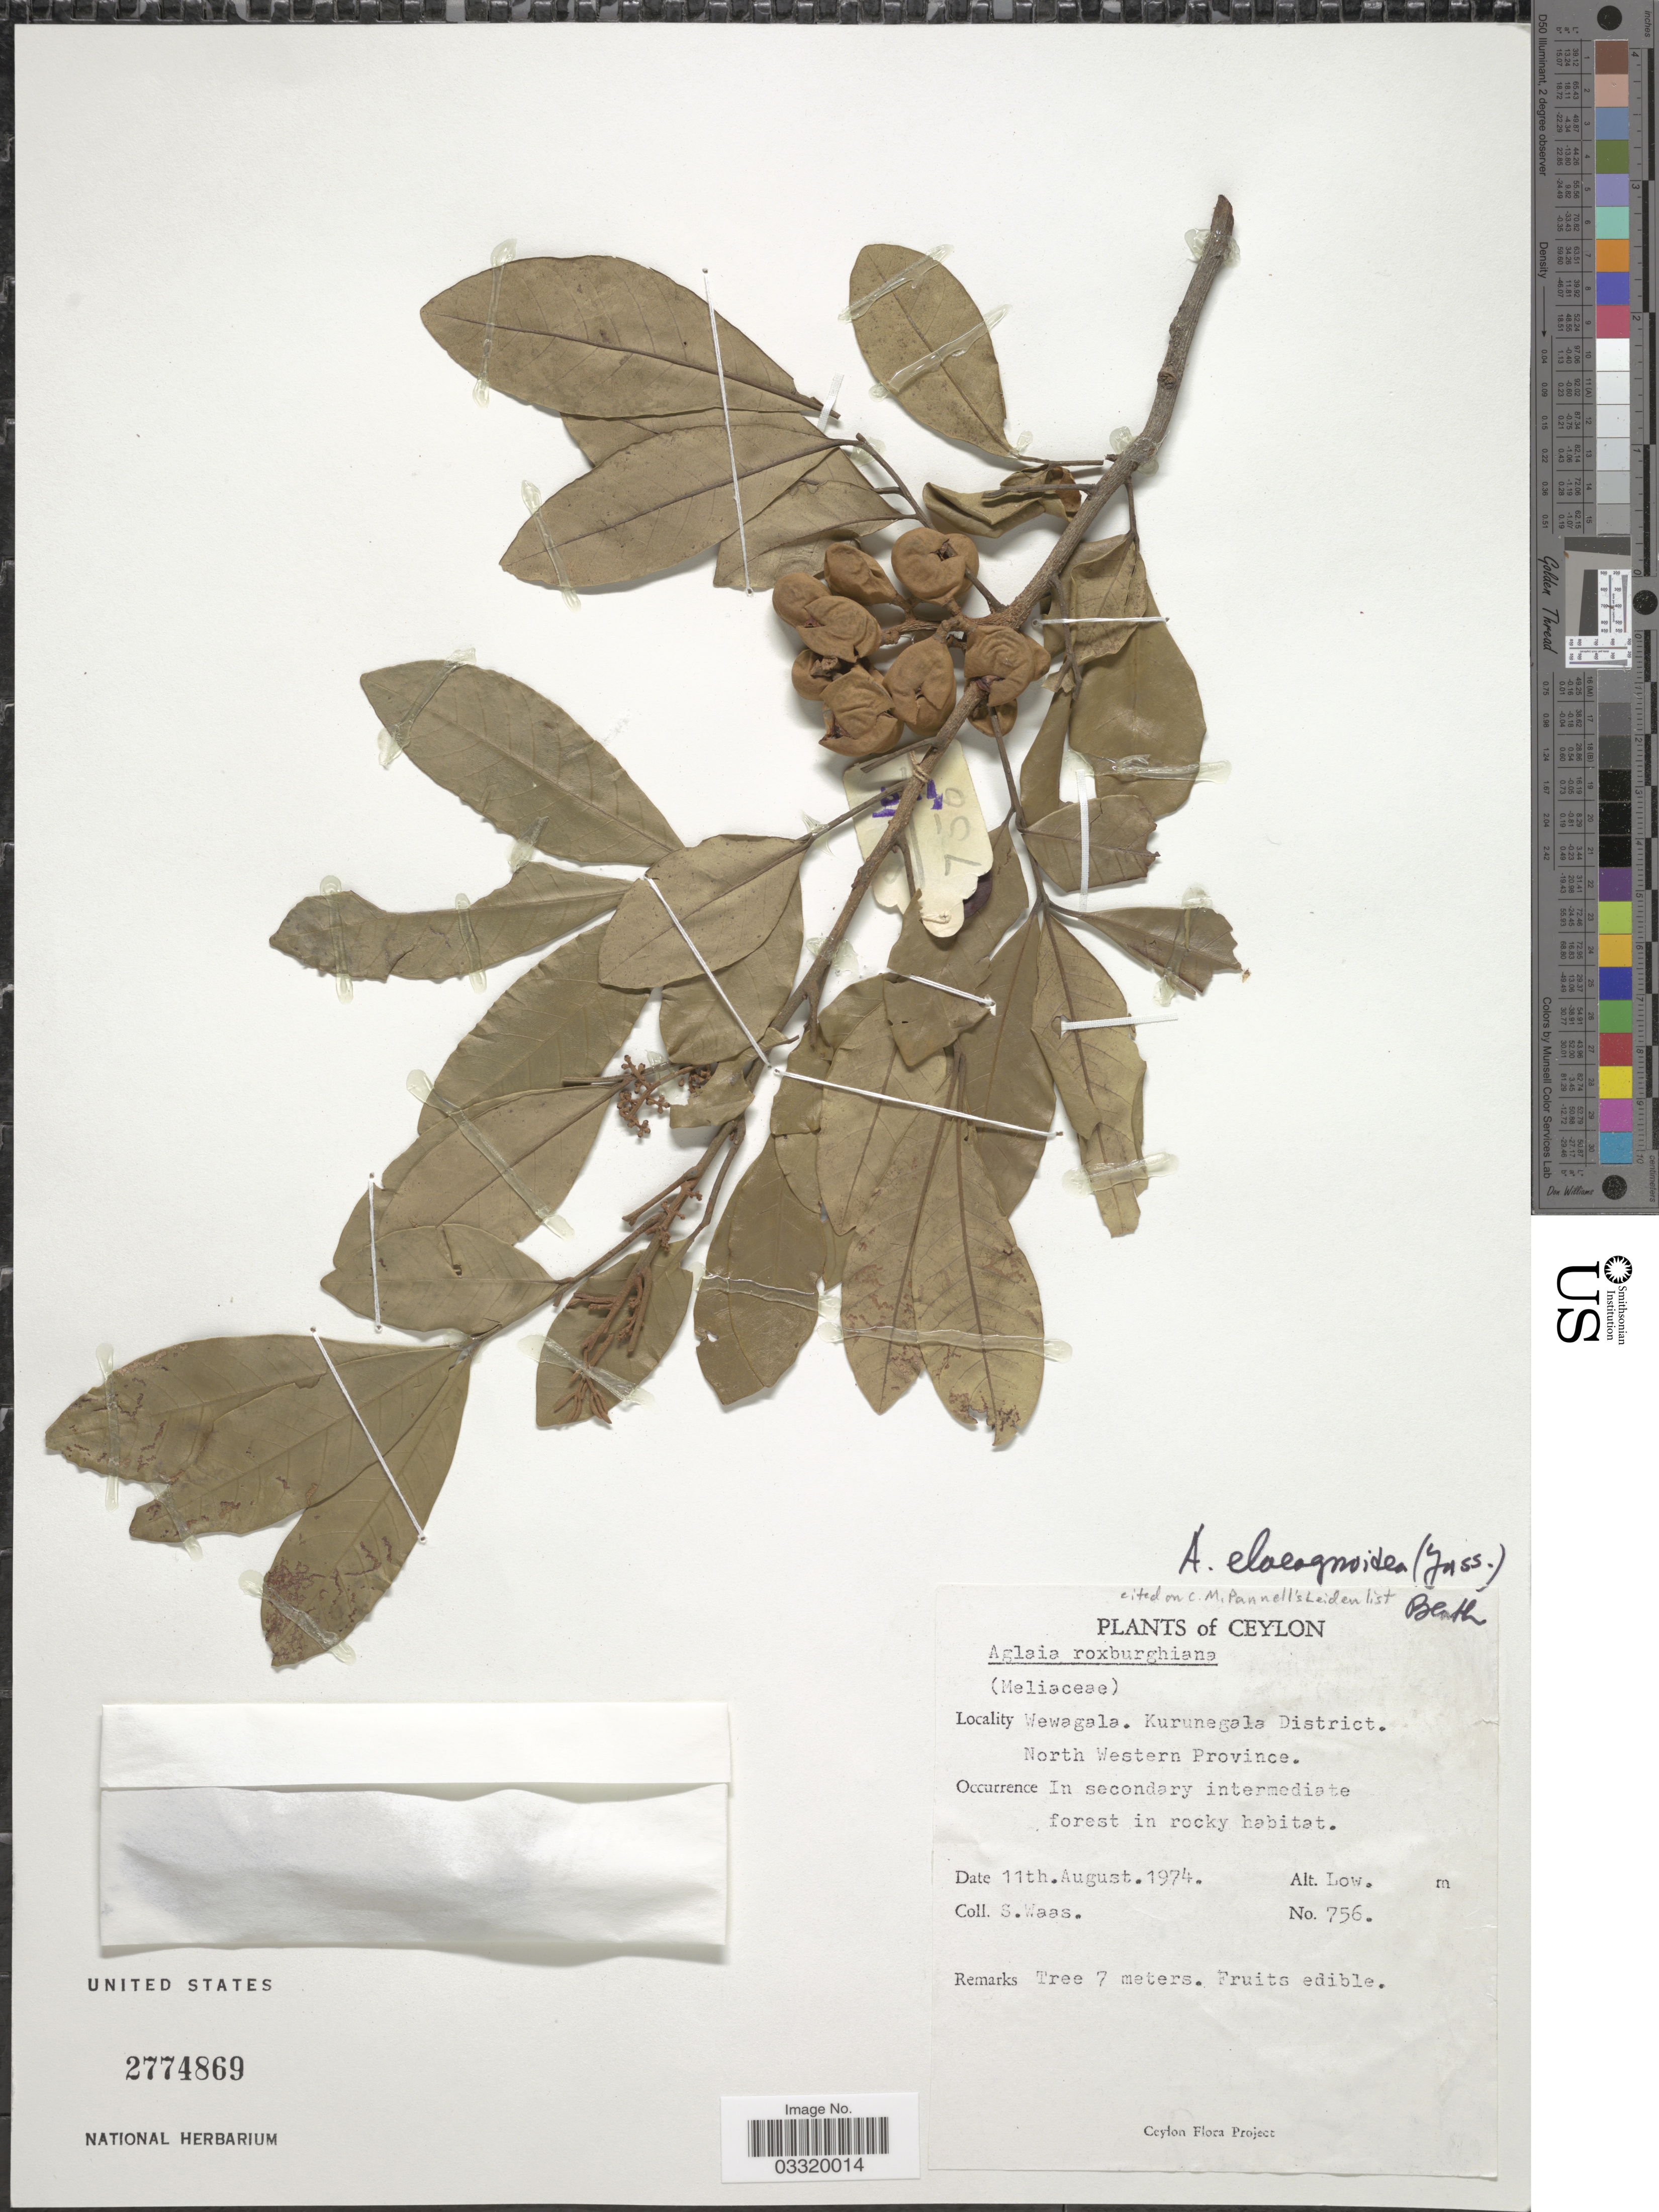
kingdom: Plantae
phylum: Tracheophyta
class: Magnoliopsida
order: Sapindales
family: Meliaceae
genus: Aglaia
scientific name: Aglaia elaeagnoidea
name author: (A. Juss.) Benth.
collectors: S. Waas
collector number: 756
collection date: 1974-08-11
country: Sri Lanka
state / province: North Western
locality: Ceylon. Wewagala. Kurunegala District.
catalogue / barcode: US 2774869